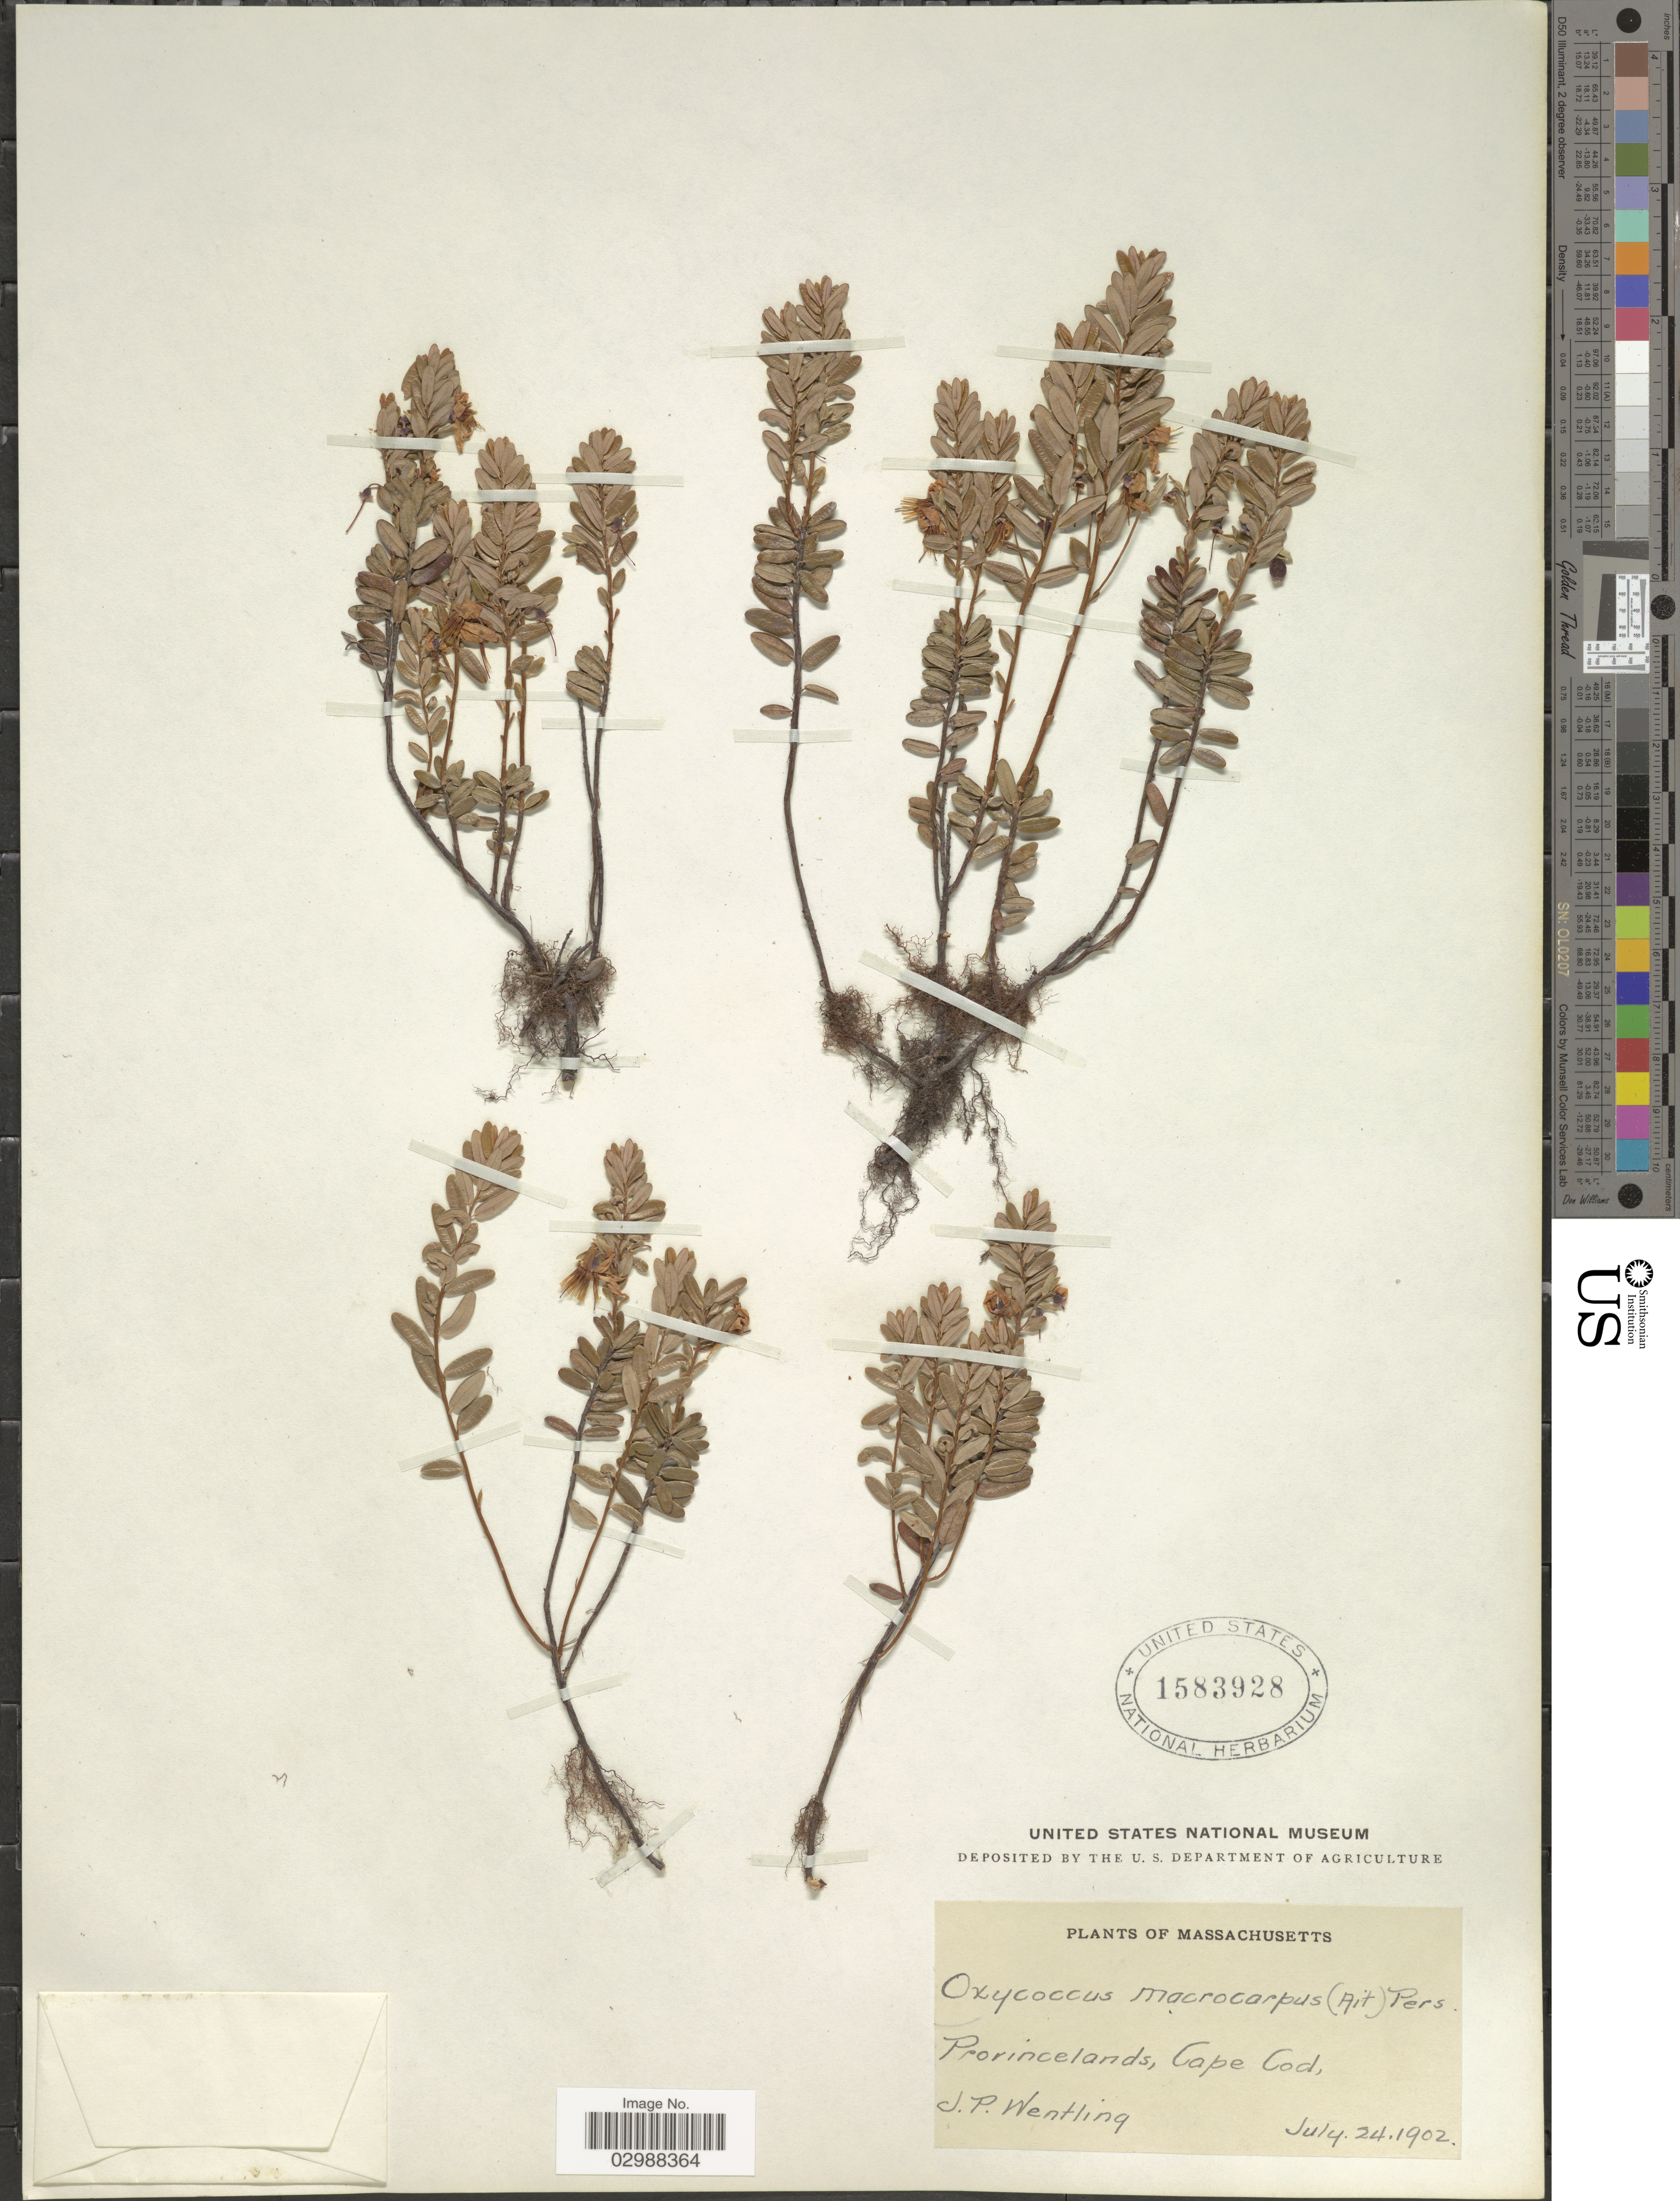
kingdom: Plantae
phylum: Tracheophyta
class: Magnoliopsida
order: Ericales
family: Ericaceae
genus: Vaccinium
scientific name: Vaccinium macrocarpon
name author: Aiton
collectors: J. Wentling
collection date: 1902-07-24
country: United States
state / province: Massachusetts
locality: Provincelands, Cape Cod.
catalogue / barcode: US 1583928